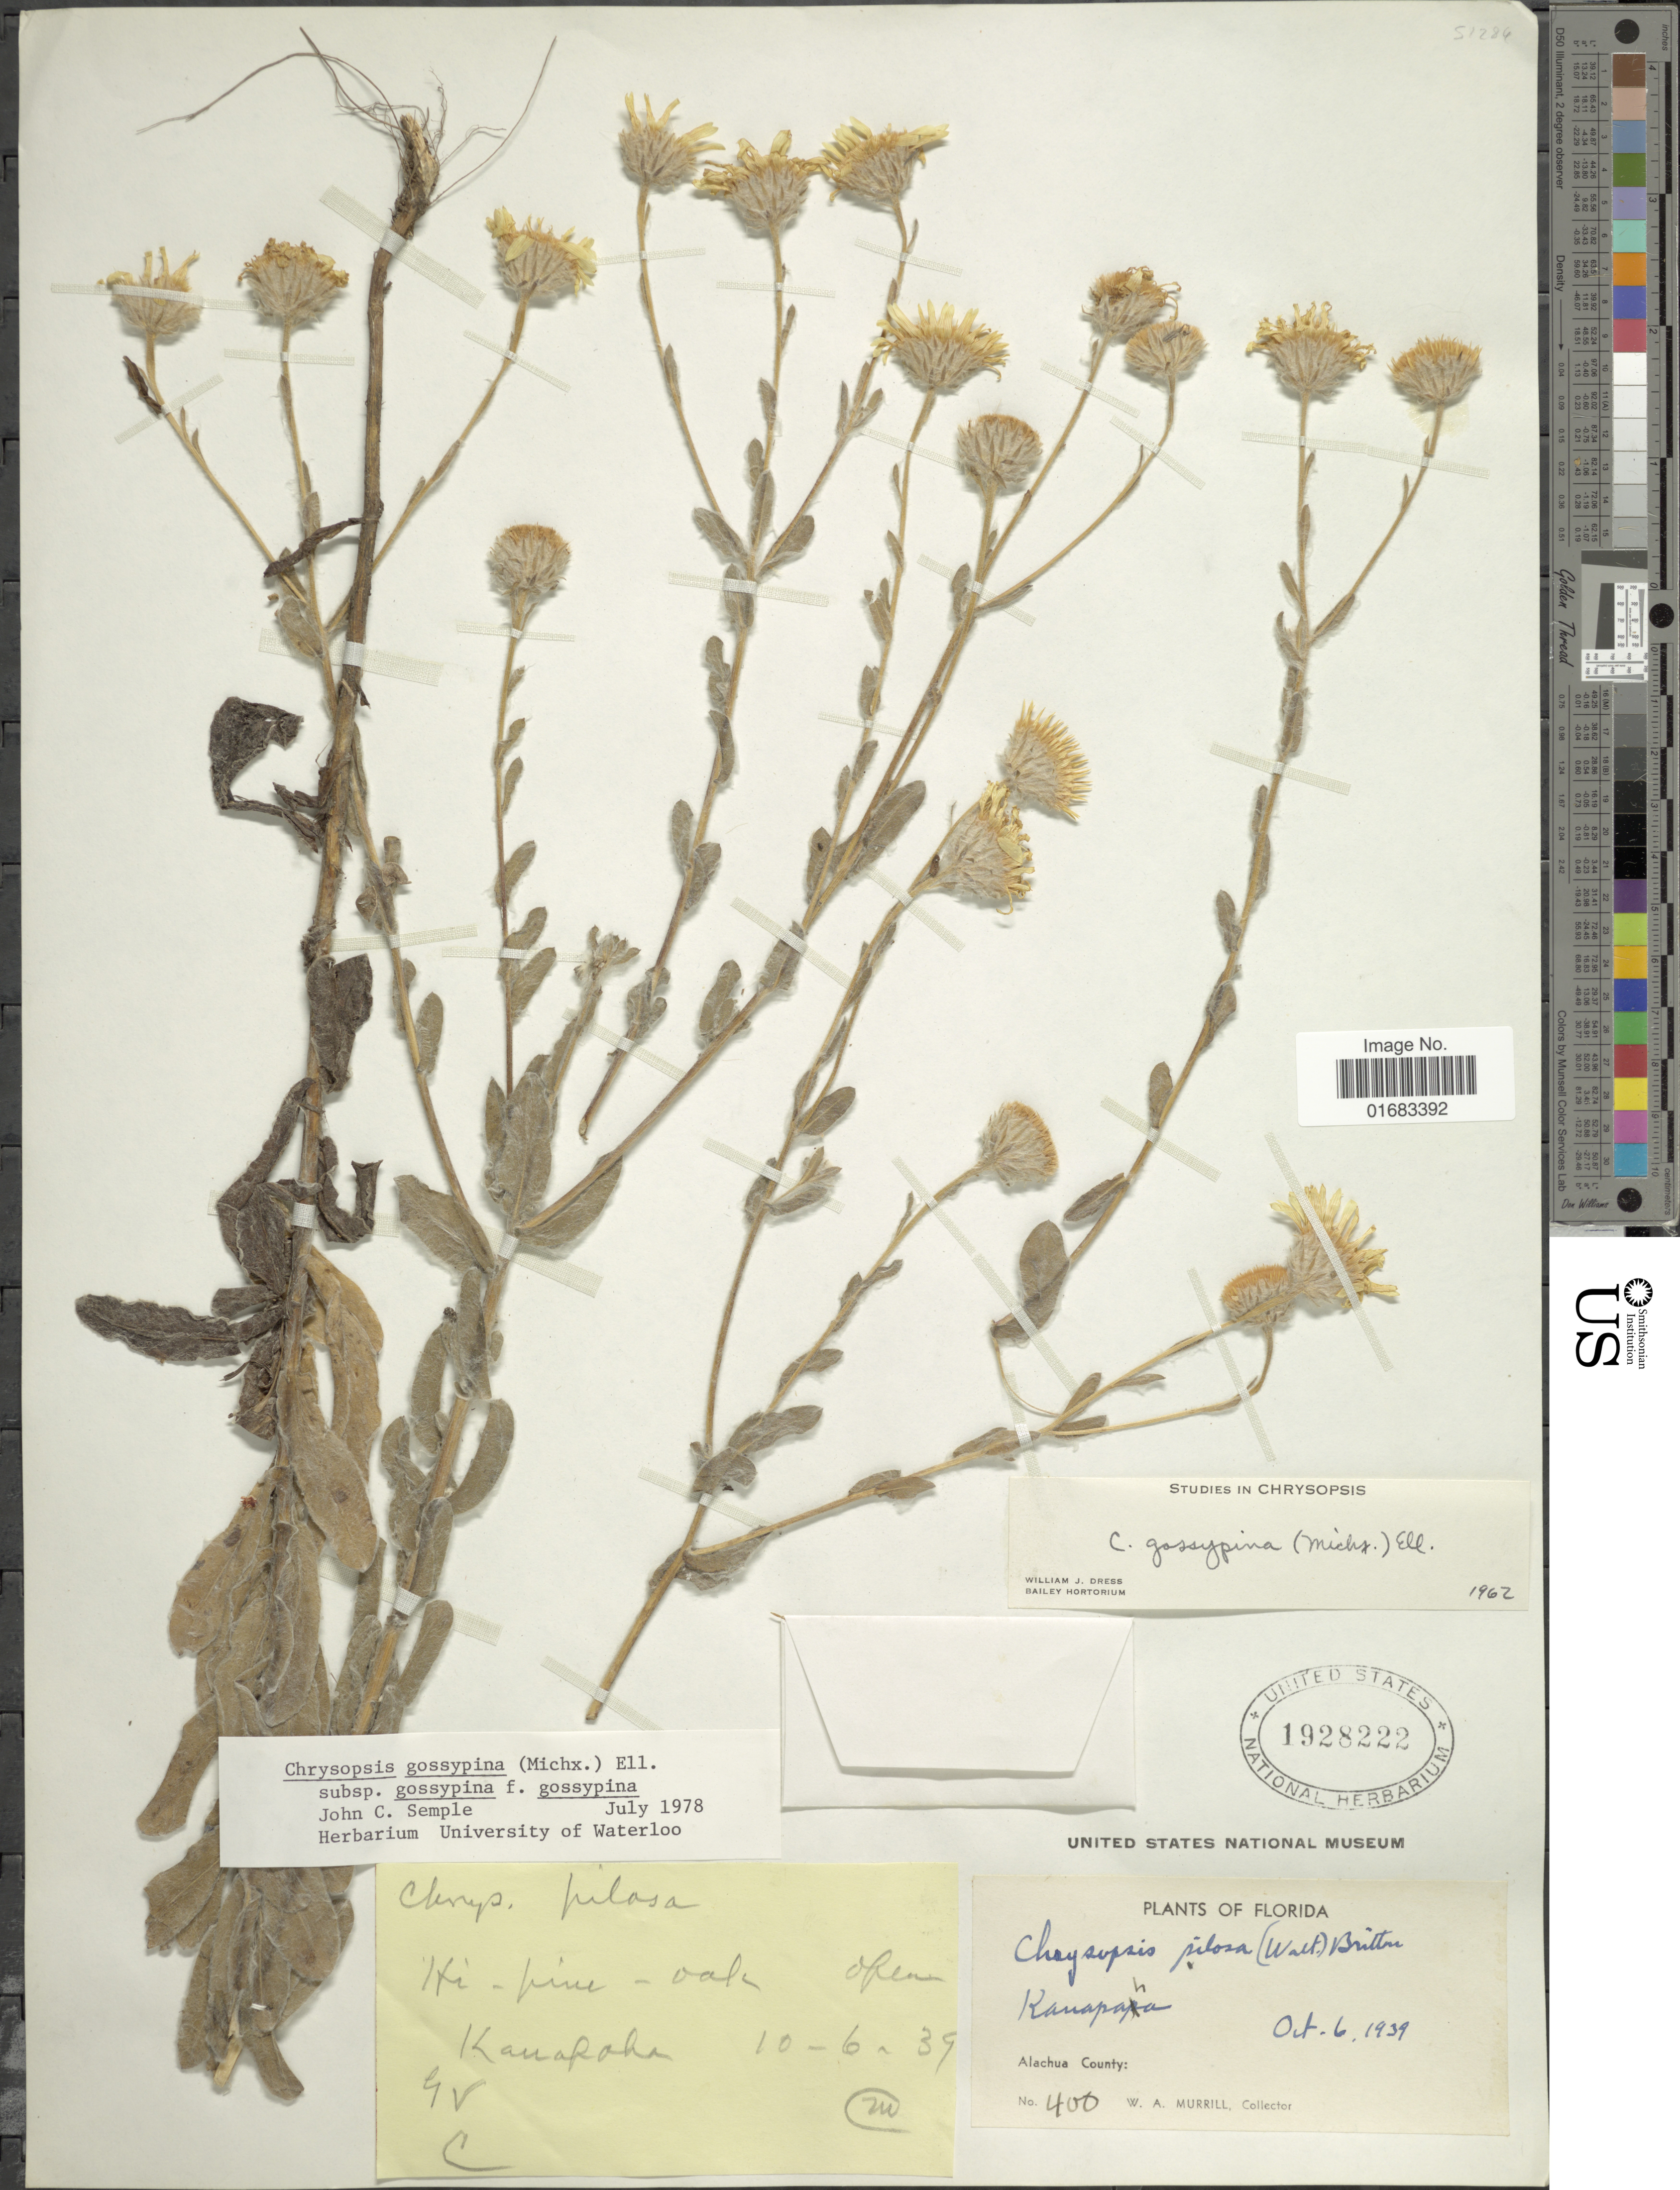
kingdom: Plantae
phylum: Tracheophyta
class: Magnoliopsida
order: Asterales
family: Asteraceae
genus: Chrysopsis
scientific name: Chrysopsis gossypina f. gossypina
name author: (Michx.) Elliott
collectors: W. A. Murrill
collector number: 400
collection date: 1939-10-06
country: United States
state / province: Florida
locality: Florida. Ranapaha. Alachua County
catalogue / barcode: US 1928222